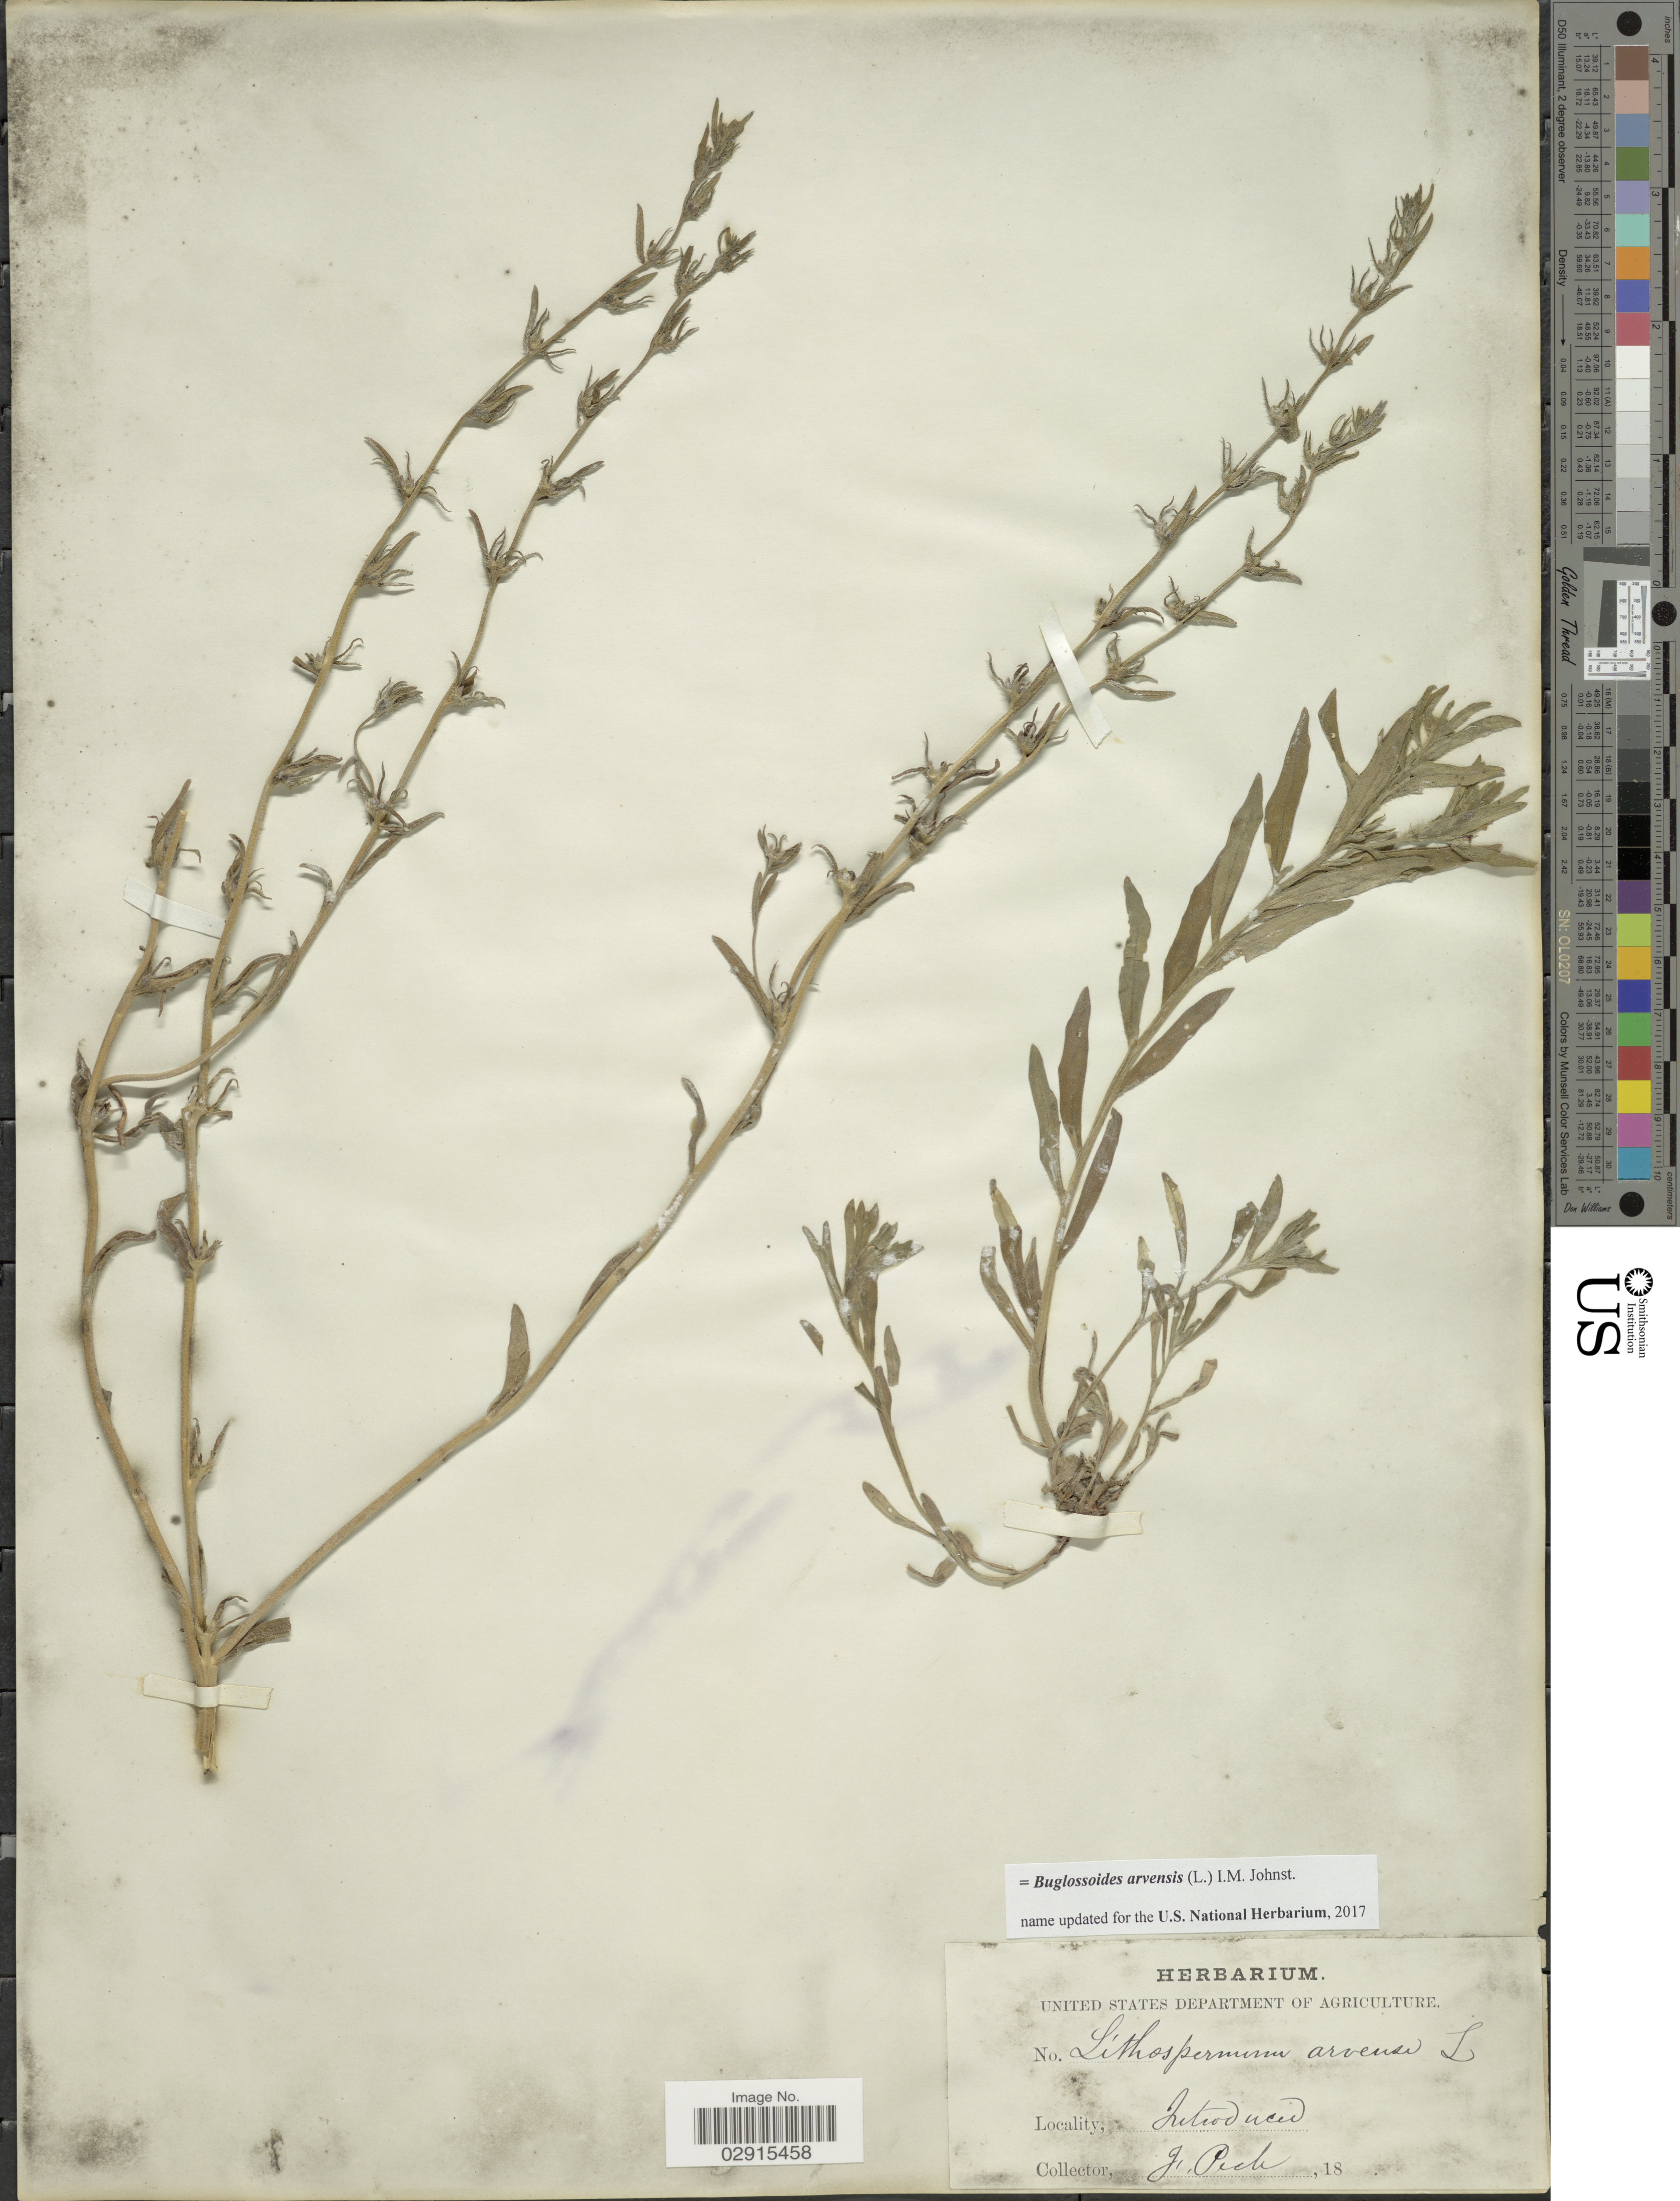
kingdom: Plantae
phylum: Tracheophyta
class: Magnoliopsida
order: Boraginales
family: Boraginaceae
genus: Buglossoides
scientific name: Buglossoides arvensis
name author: (L.) I.M. Johnst.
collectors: J. Pech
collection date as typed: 18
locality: Introduced.